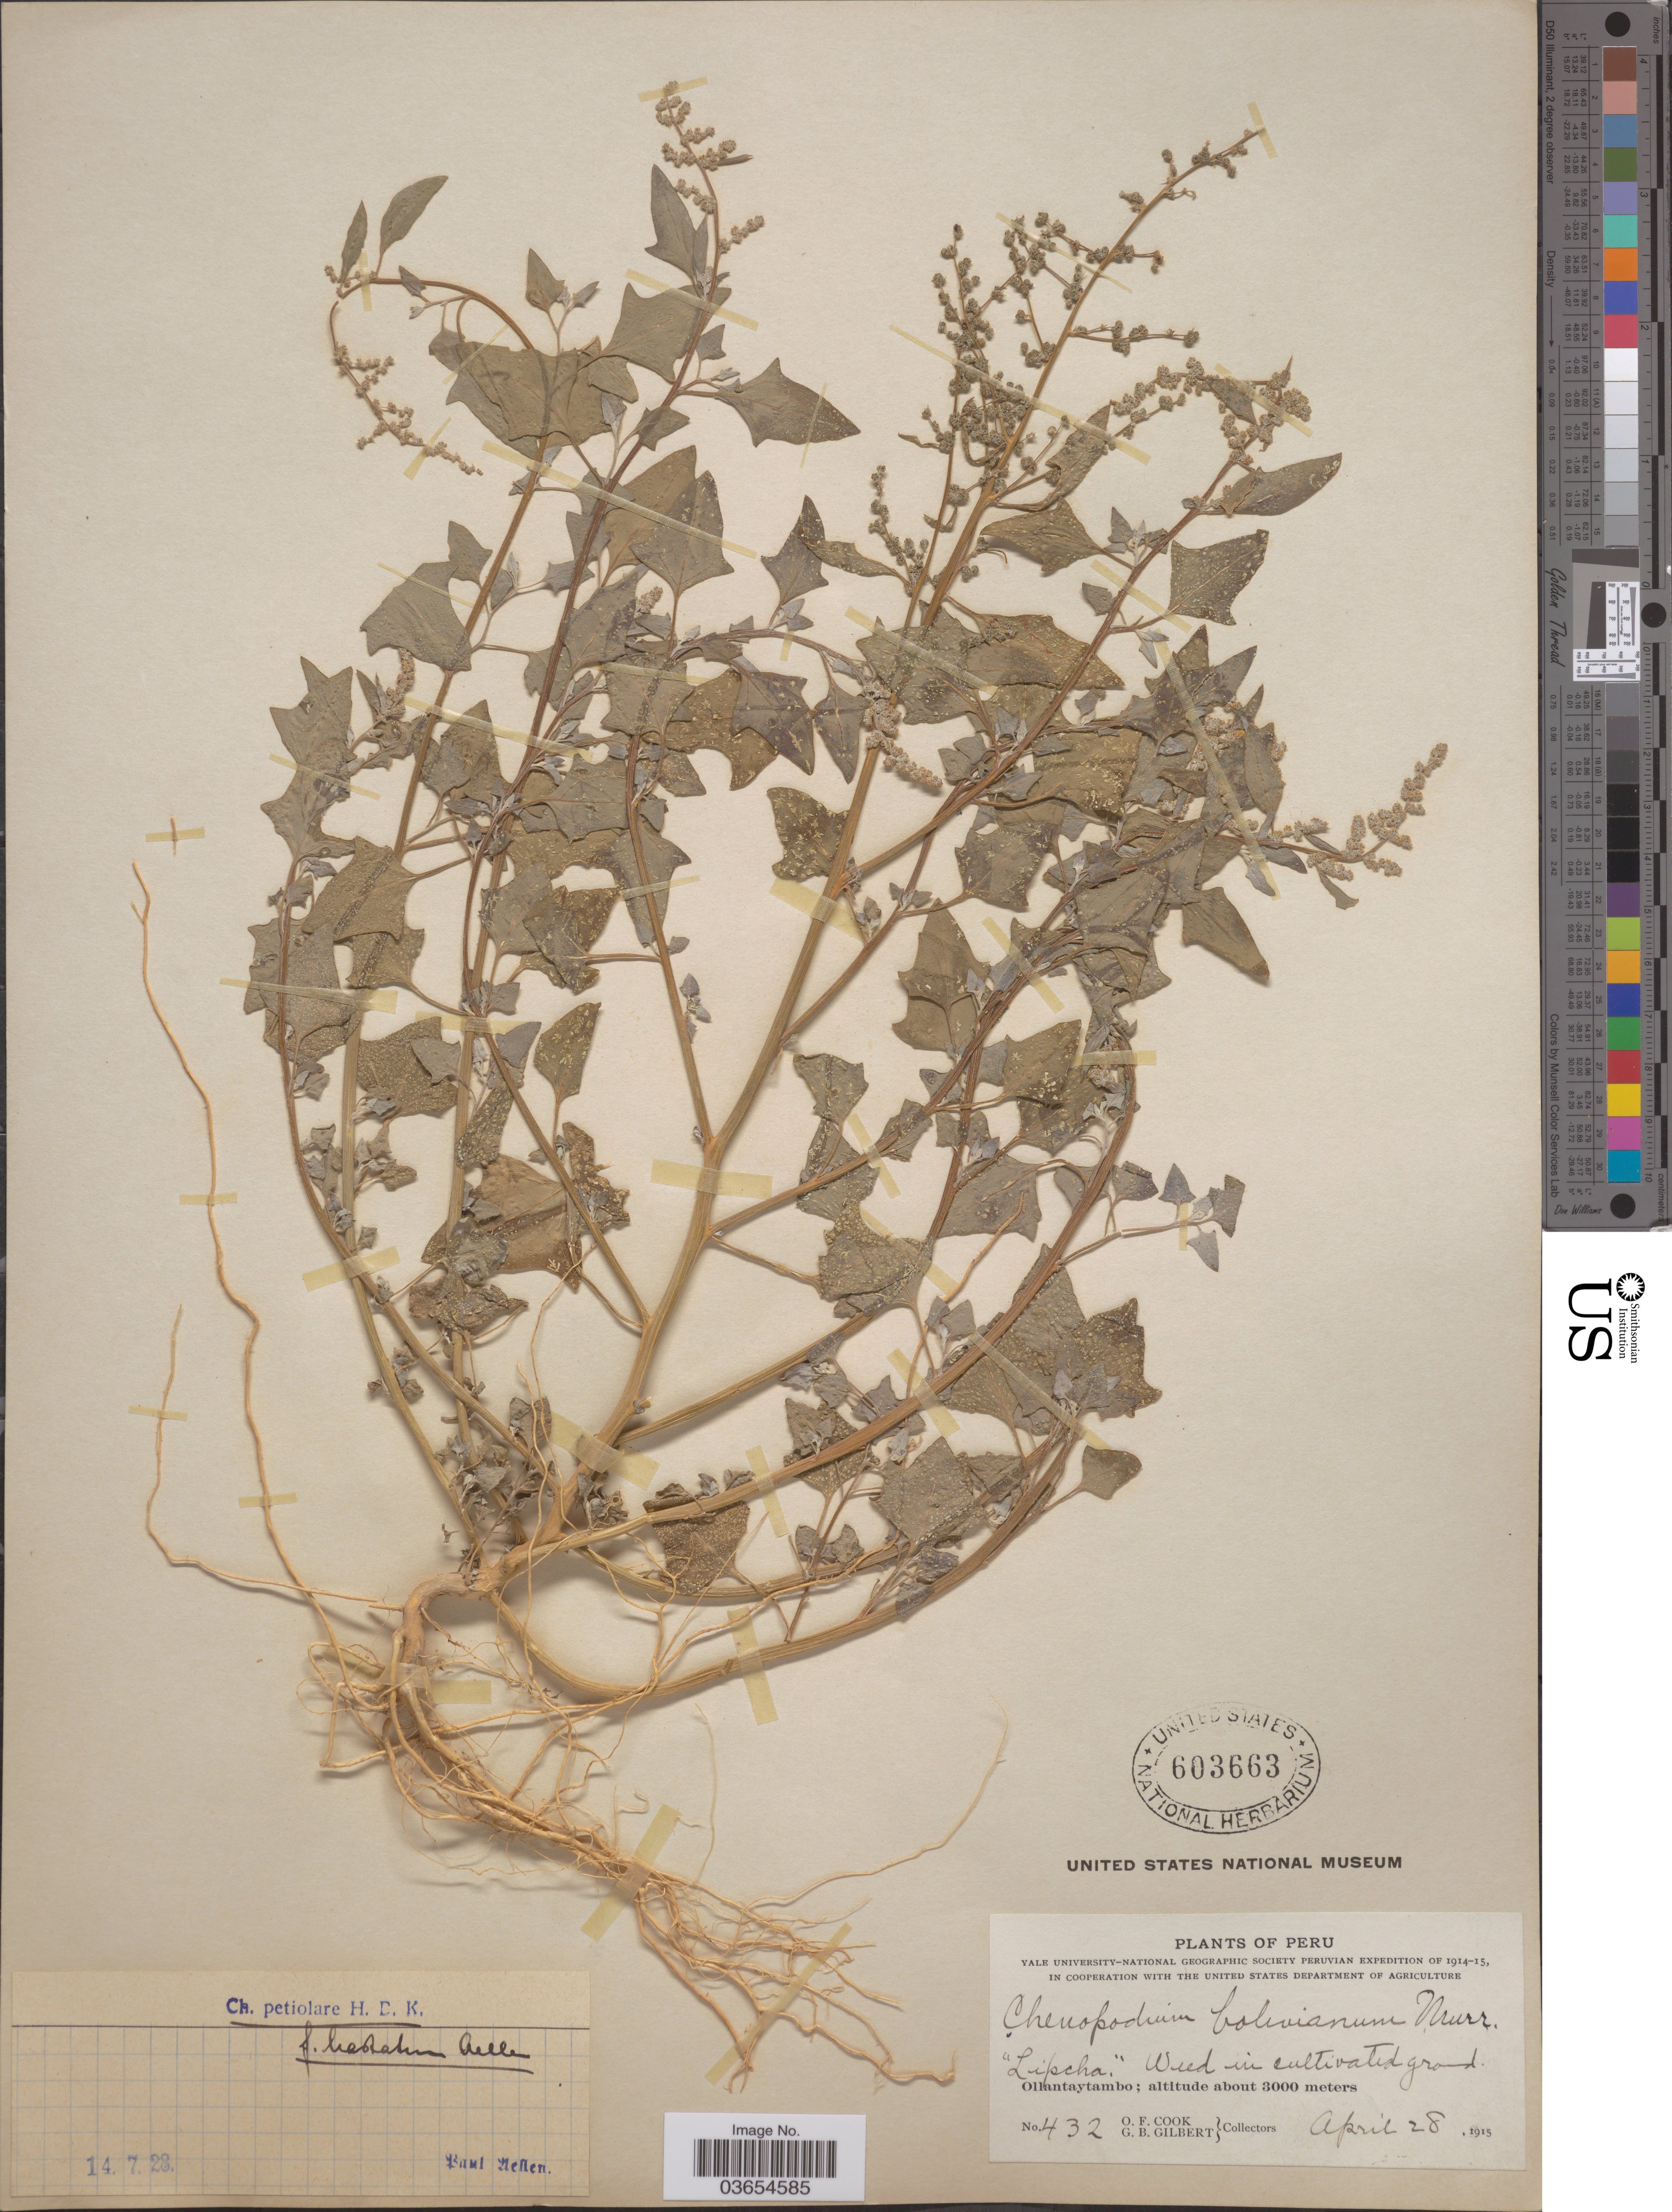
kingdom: Plantae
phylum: Tracheophyta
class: Magnoliopsida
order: Caryophyllales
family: Amaranthaceae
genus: Chenopodium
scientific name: Chenopodium petiolare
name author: Kunth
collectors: O. F. Cook & G. B. Gilbert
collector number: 432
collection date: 1915-04-28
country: Peru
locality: Ollantaytambo.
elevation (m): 3000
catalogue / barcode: US 603663